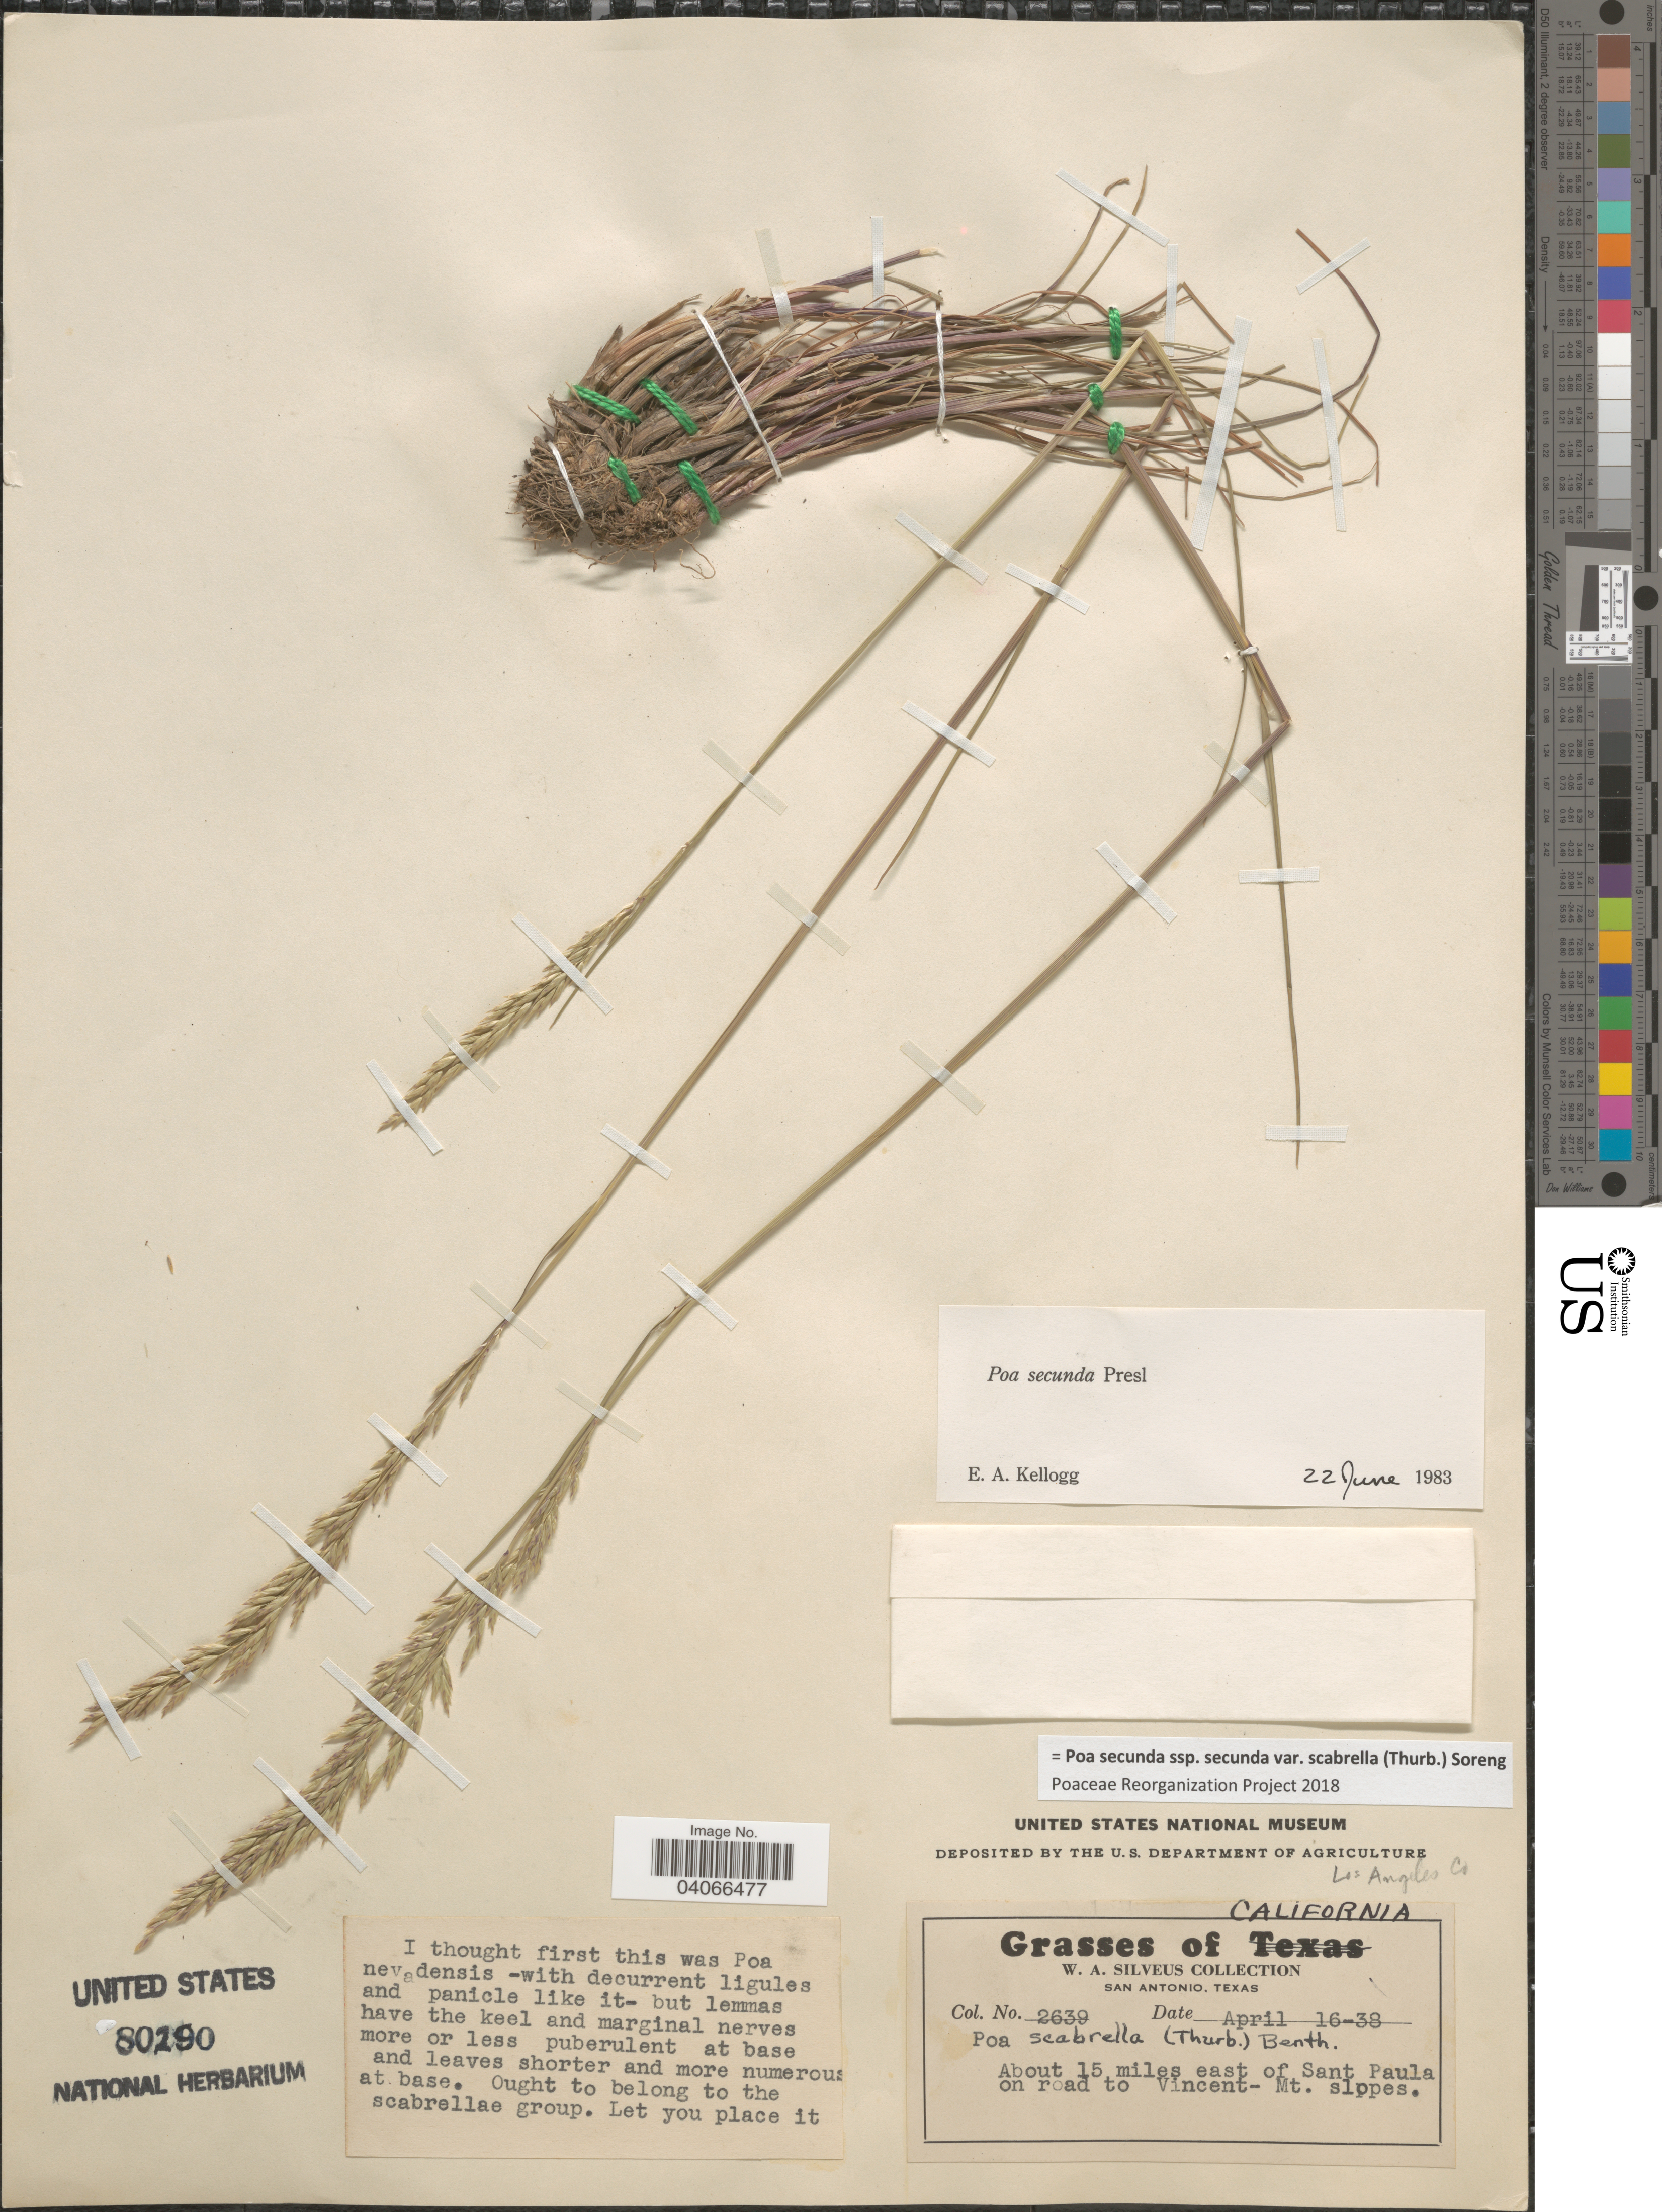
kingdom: Plantae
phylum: Tracheophyta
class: Liliopsida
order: Poales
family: Poaceae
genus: Poa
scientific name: Poa secunda subsp. secunda var. scabrella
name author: (Thurb.) Soreng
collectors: W. Silveus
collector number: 2639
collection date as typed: Transcribed d/m/y: 16/4/38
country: United States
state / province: California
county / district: Los Angeles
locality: Los Angeles Co. About 15 miles east of Sant Paula on road to Vincent- Mt. slopes.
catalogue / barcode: US 80290